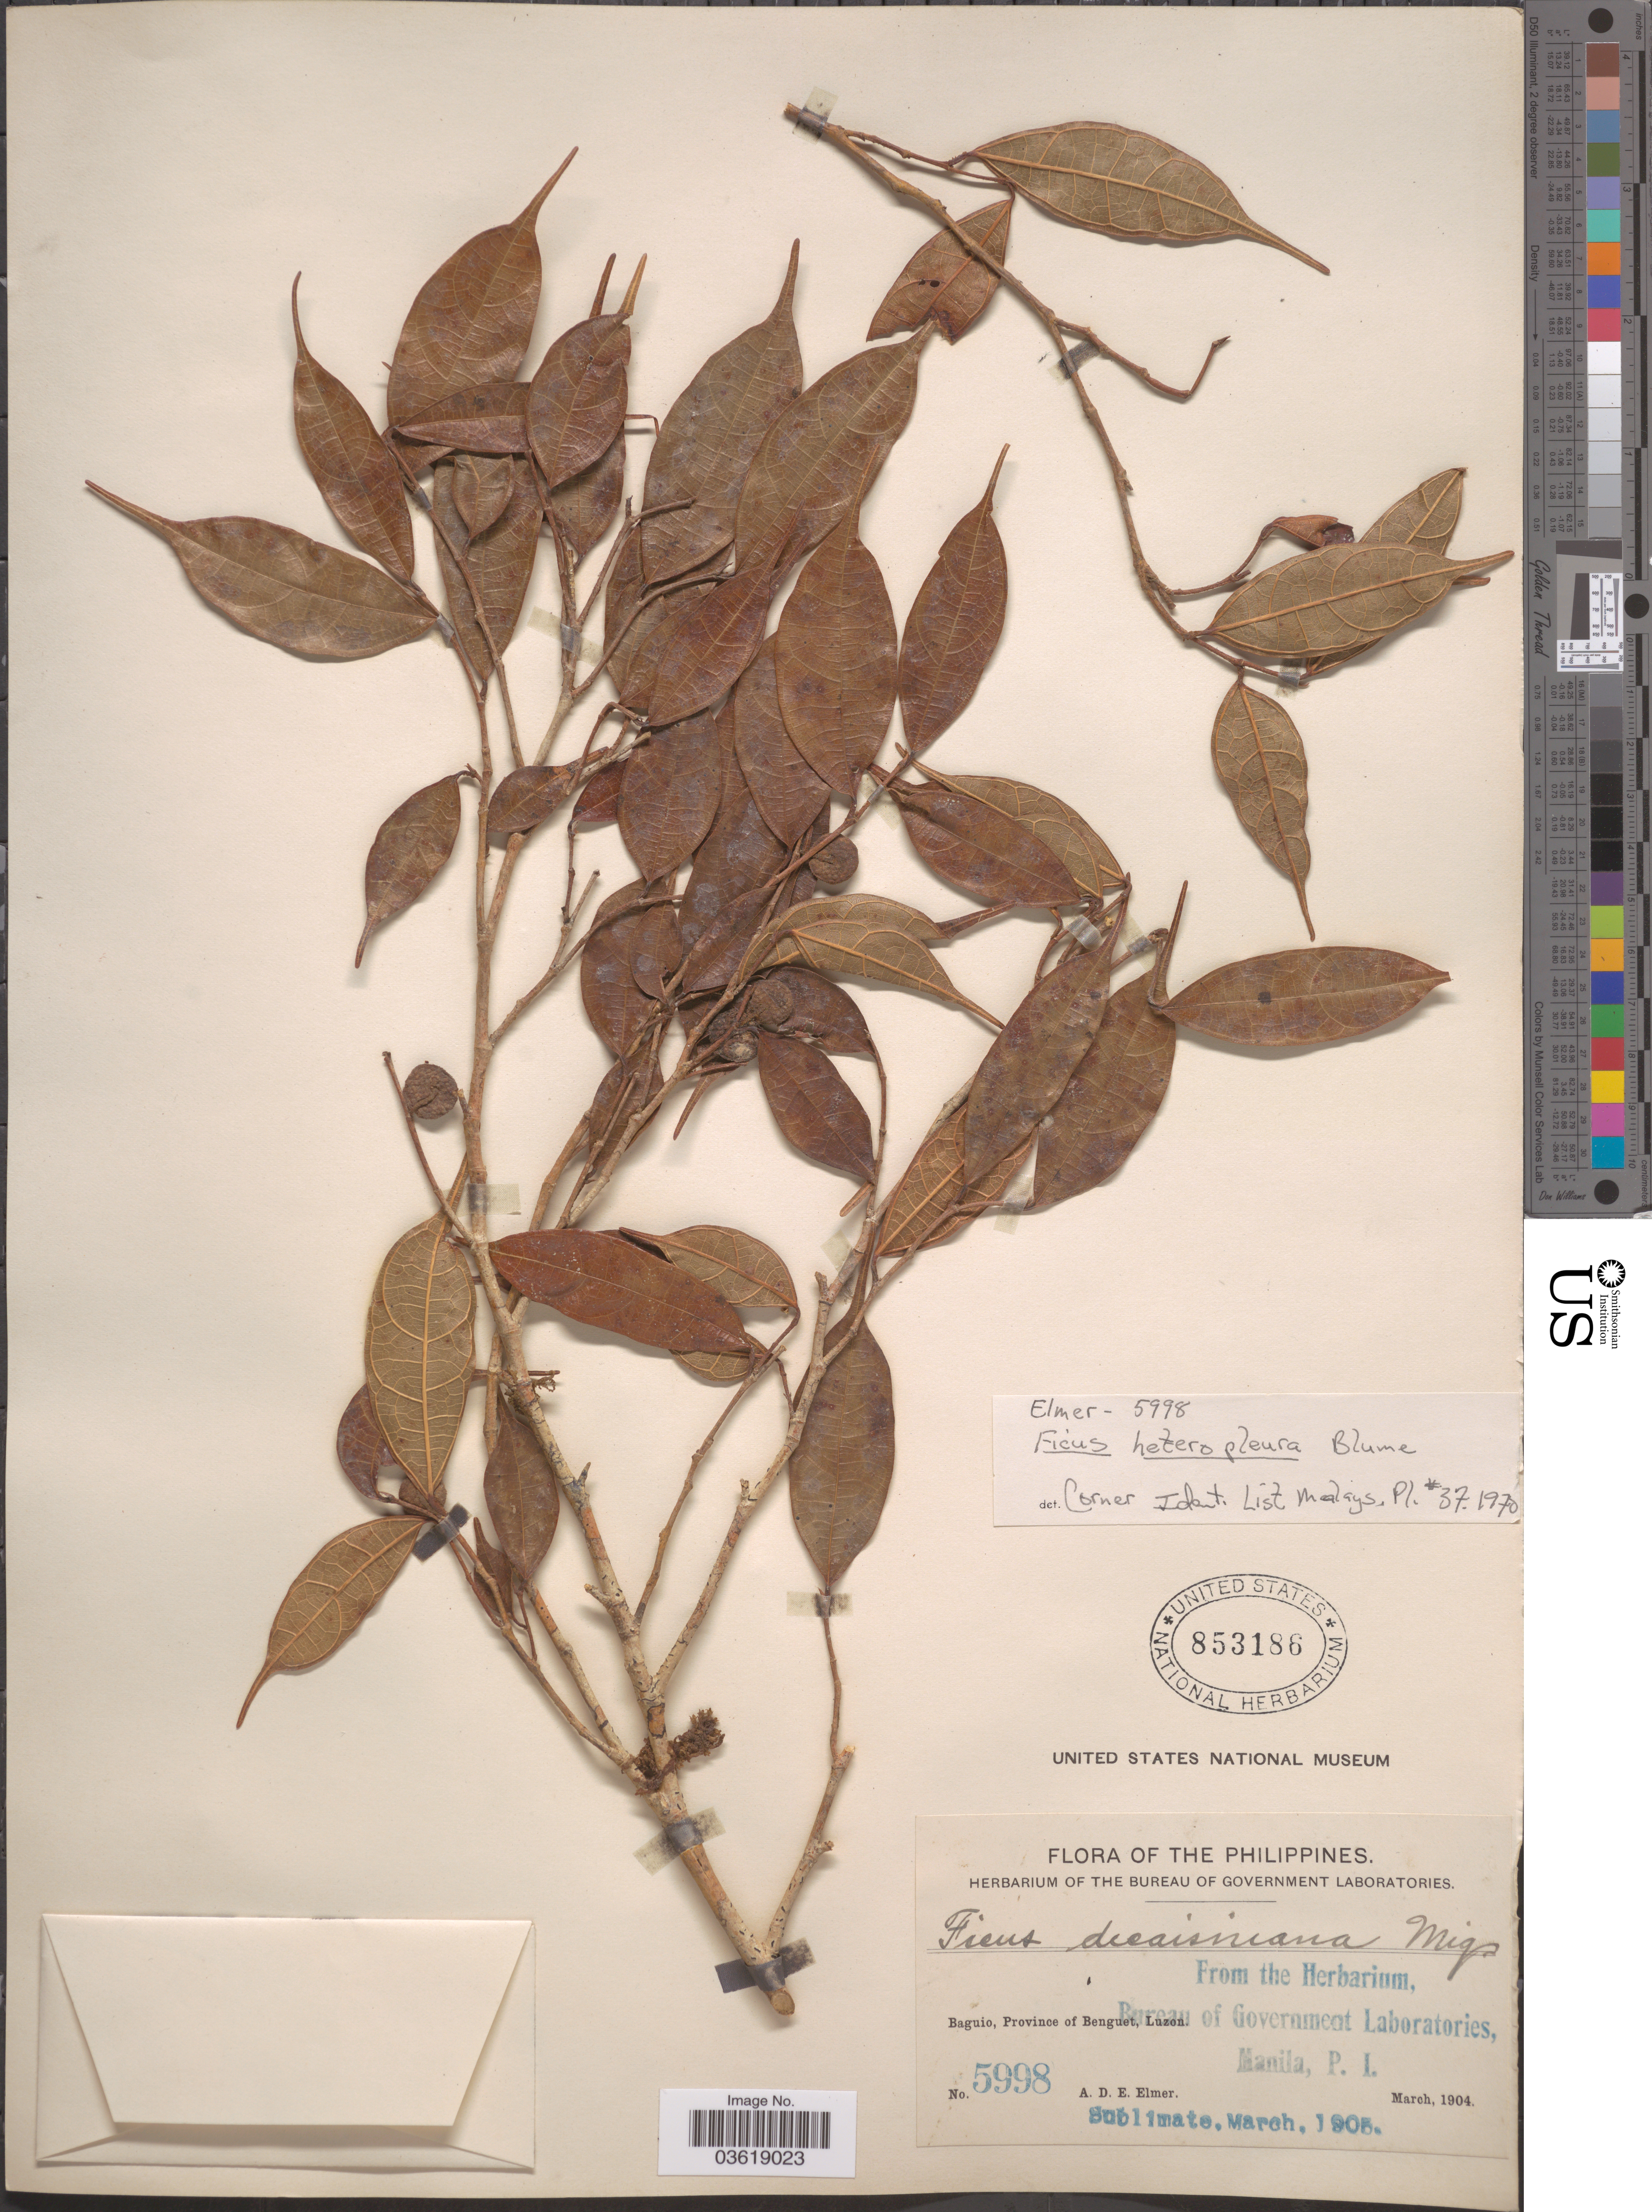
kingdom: Plantae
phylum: Tracheophyta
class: Magnoliopsida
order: Rosales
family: Moraceae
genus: Ficus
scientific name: Ficus heteropleura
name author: Blume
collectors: A. D. E. Elmer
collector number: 5998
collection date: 1904-03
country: Philippines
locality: Baguio, Province of Benguet, Luzon.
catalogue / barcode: US 853186